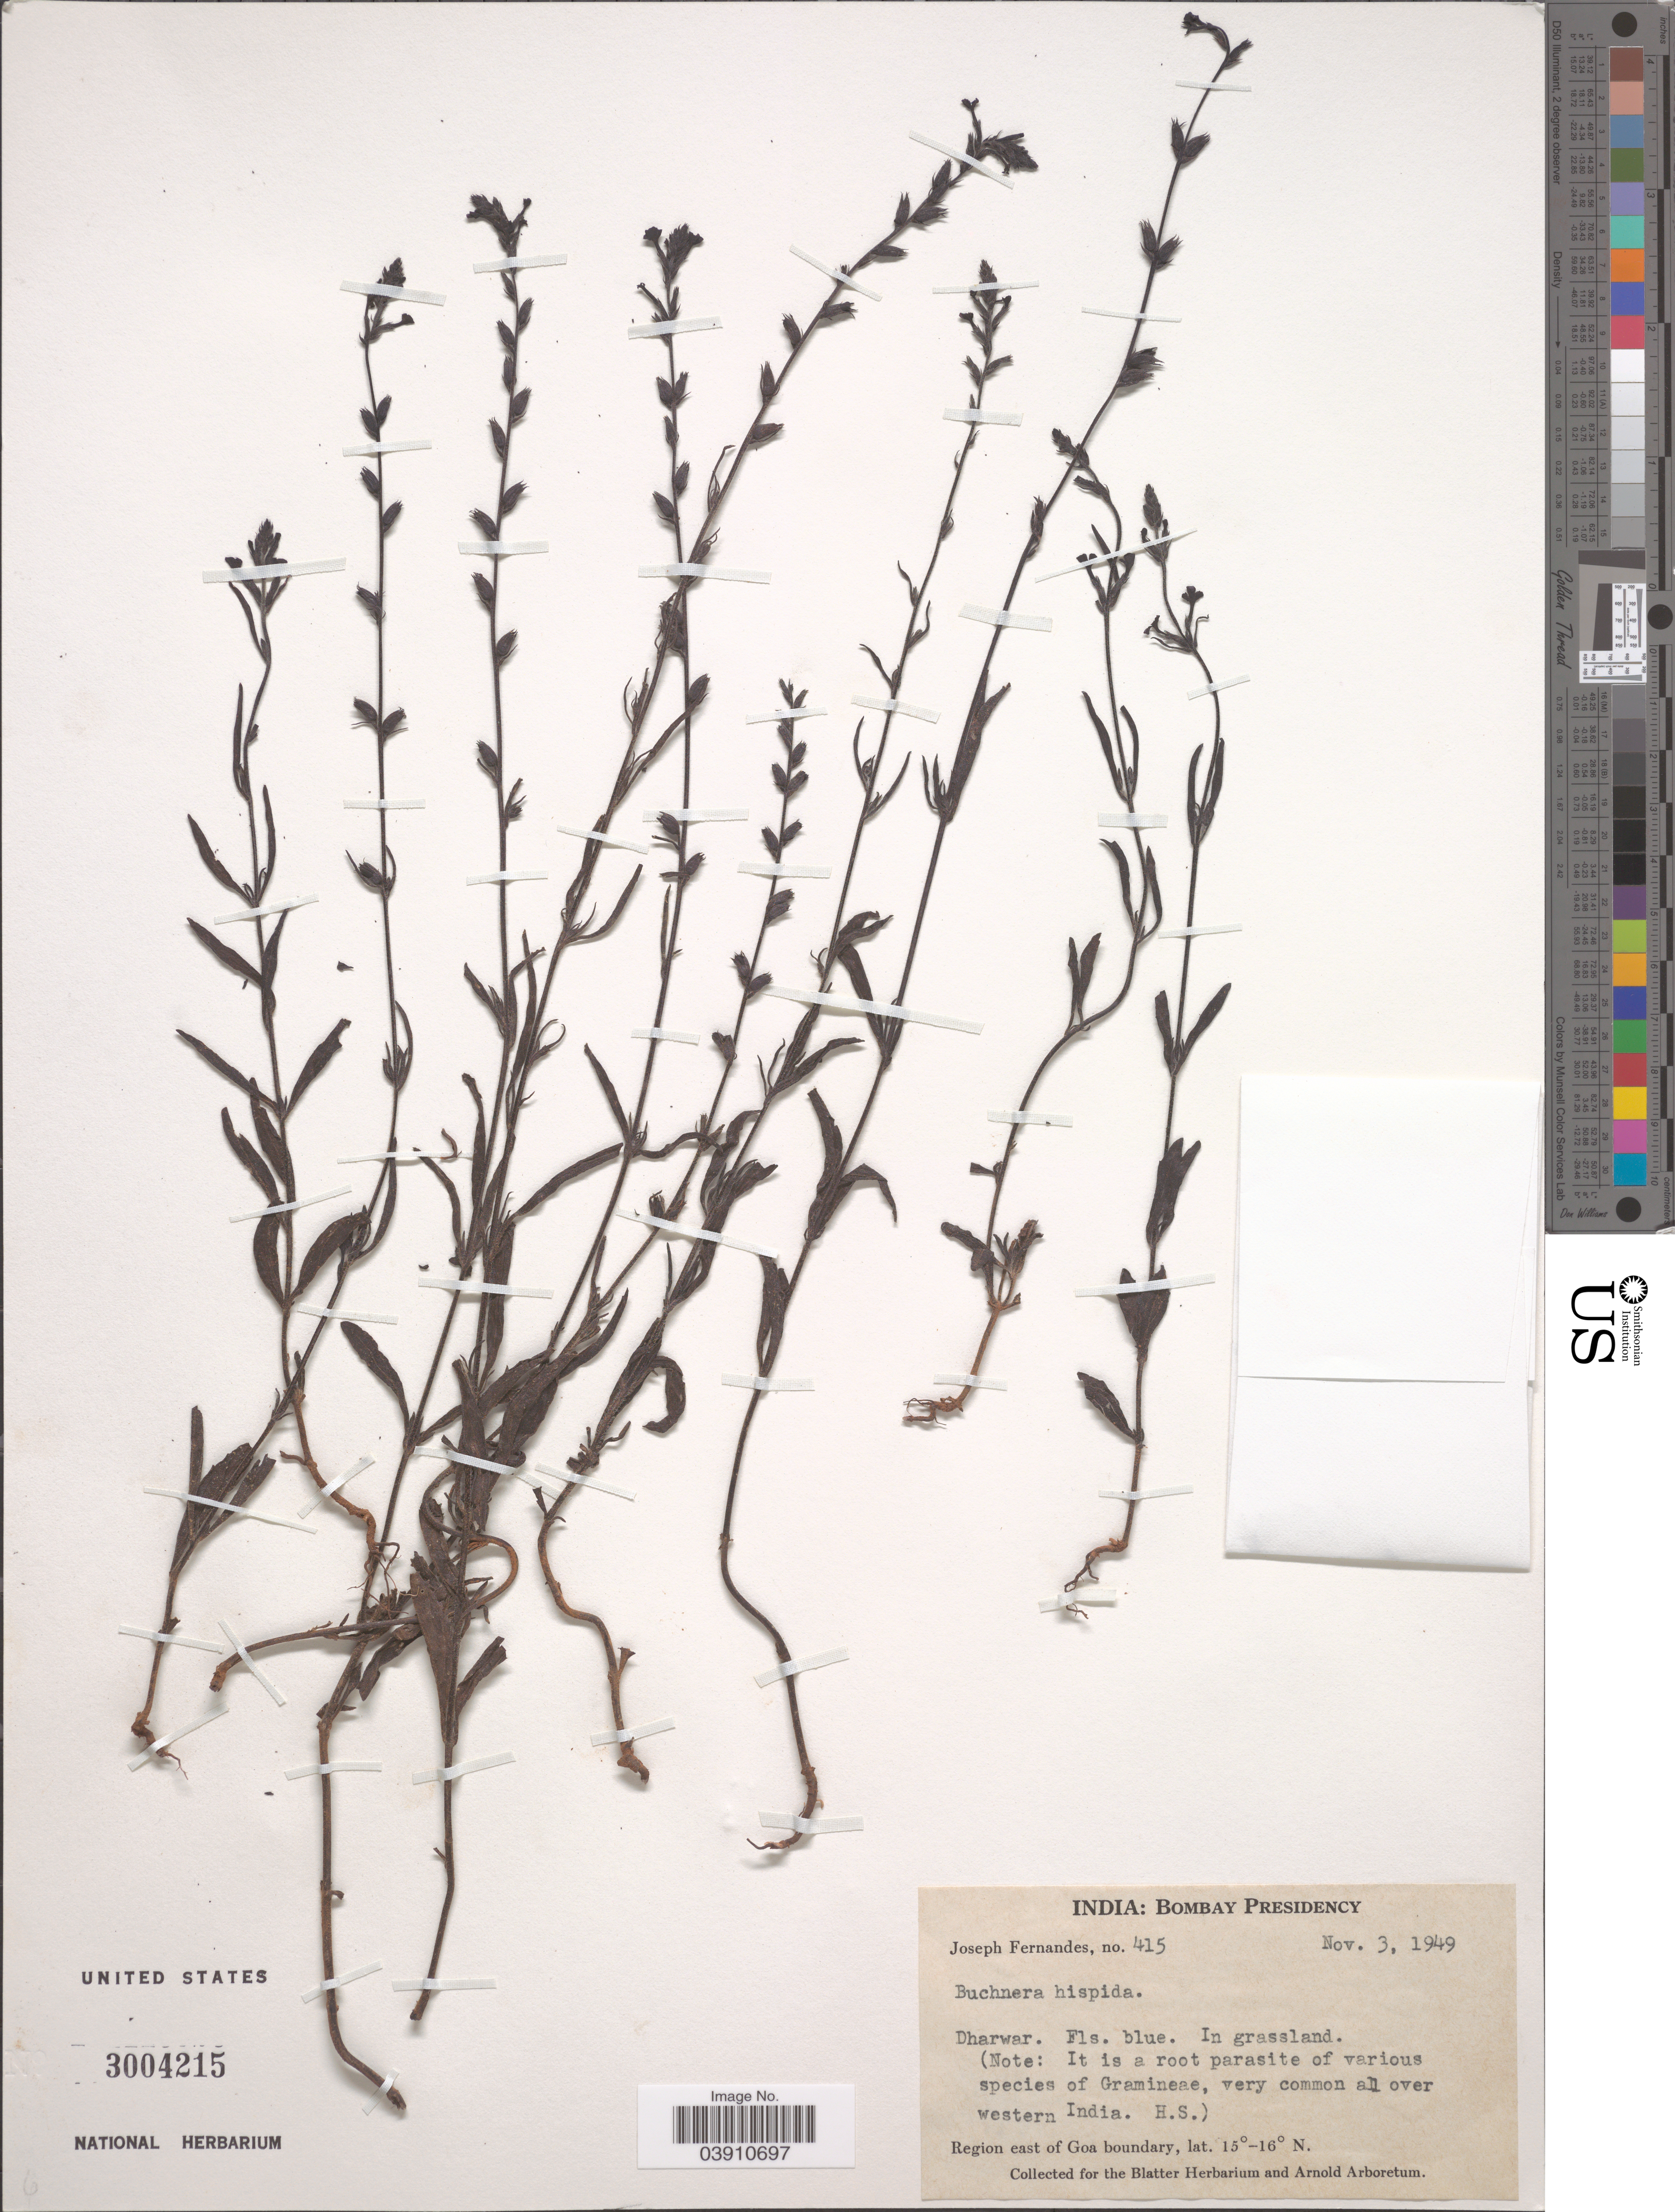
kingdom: Plantae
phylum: Tracheophyta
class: Magnoliopsida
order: Lamiales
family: Orobanchaceae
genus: Buchnera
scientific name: Buchnera hispida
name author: Buch.-Ham. ex D. Don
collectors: J. Fernandes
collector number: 415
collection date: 1949-11-03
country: India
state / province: Goa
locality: Bombay Presidency. Dharwar. Very common al over western India. H.S. Region east of Goa boundary.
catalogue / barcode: US 3004215